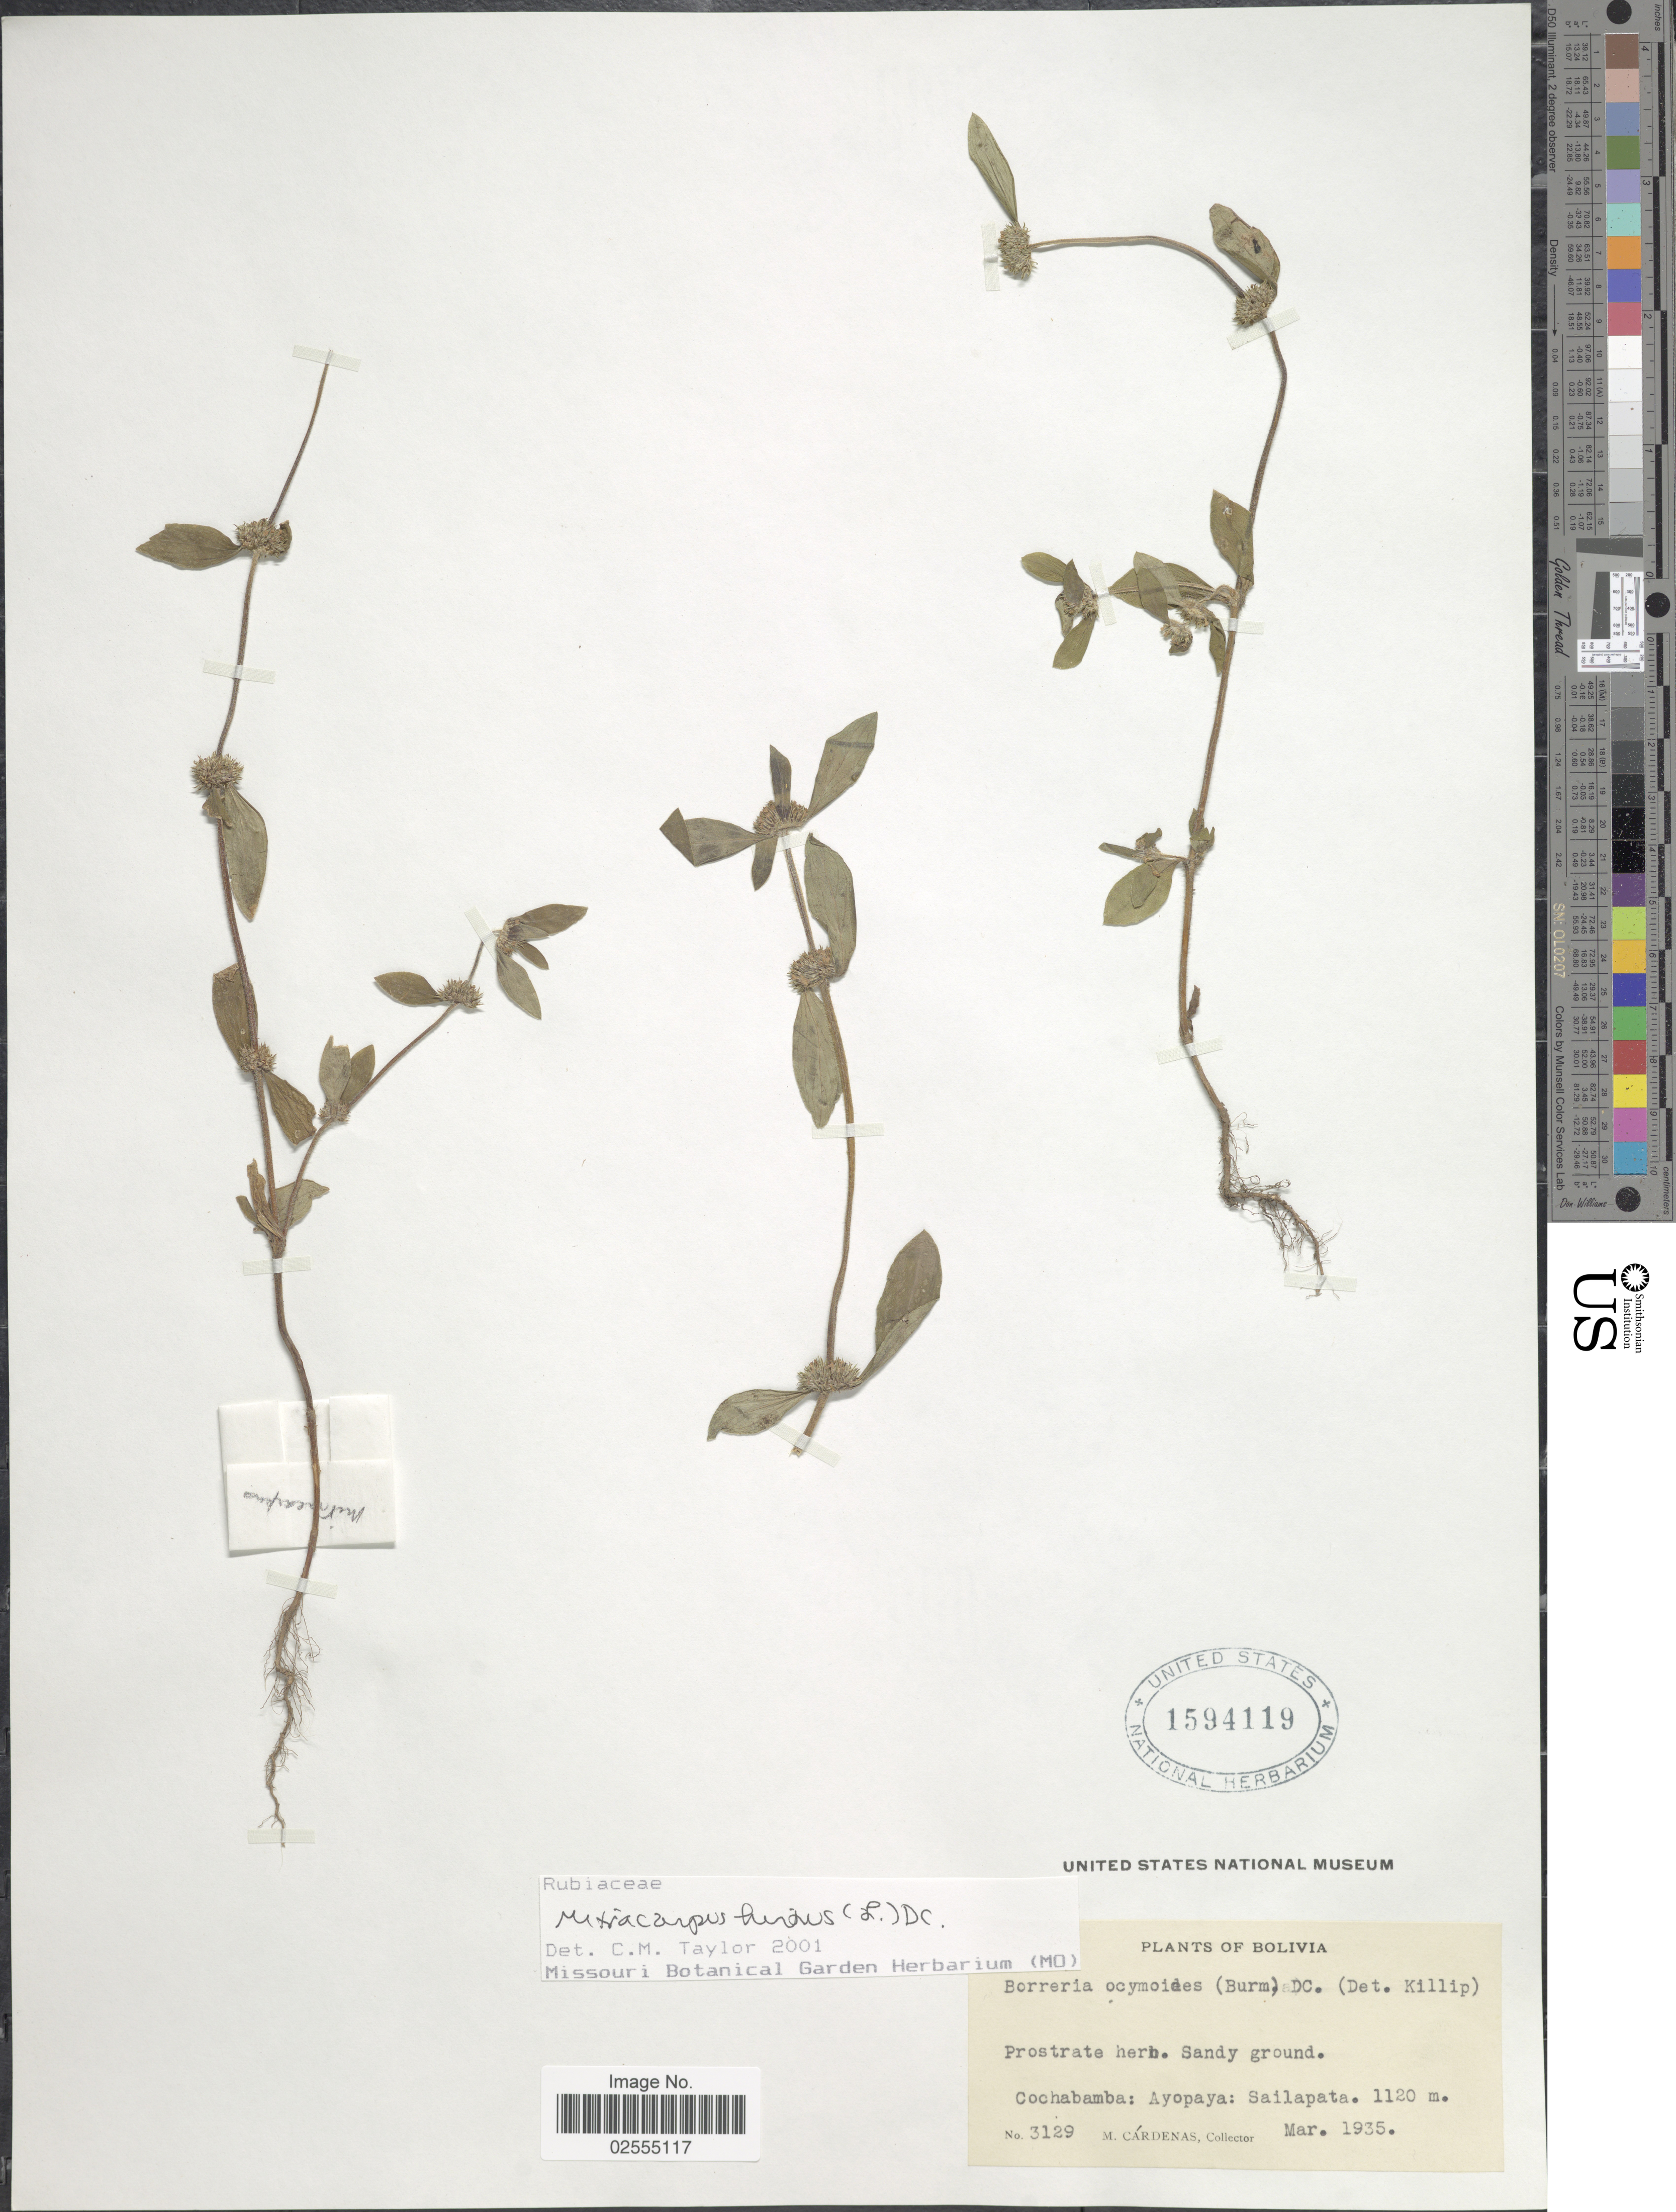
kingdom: Plantae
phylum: Tracheophyta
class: Magnoliopsida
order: Gentianales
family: Rubiaceae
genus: Mitracarpus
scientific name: Mitracarpus hirtus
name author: (L.) DC.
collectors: M. Cárdenas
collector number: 3129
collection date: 1935-03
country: Bolivia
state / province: Cochabamba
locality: Cochabamba: Ayopaya: Sailapata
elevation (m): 1120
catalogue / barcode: US 1594119